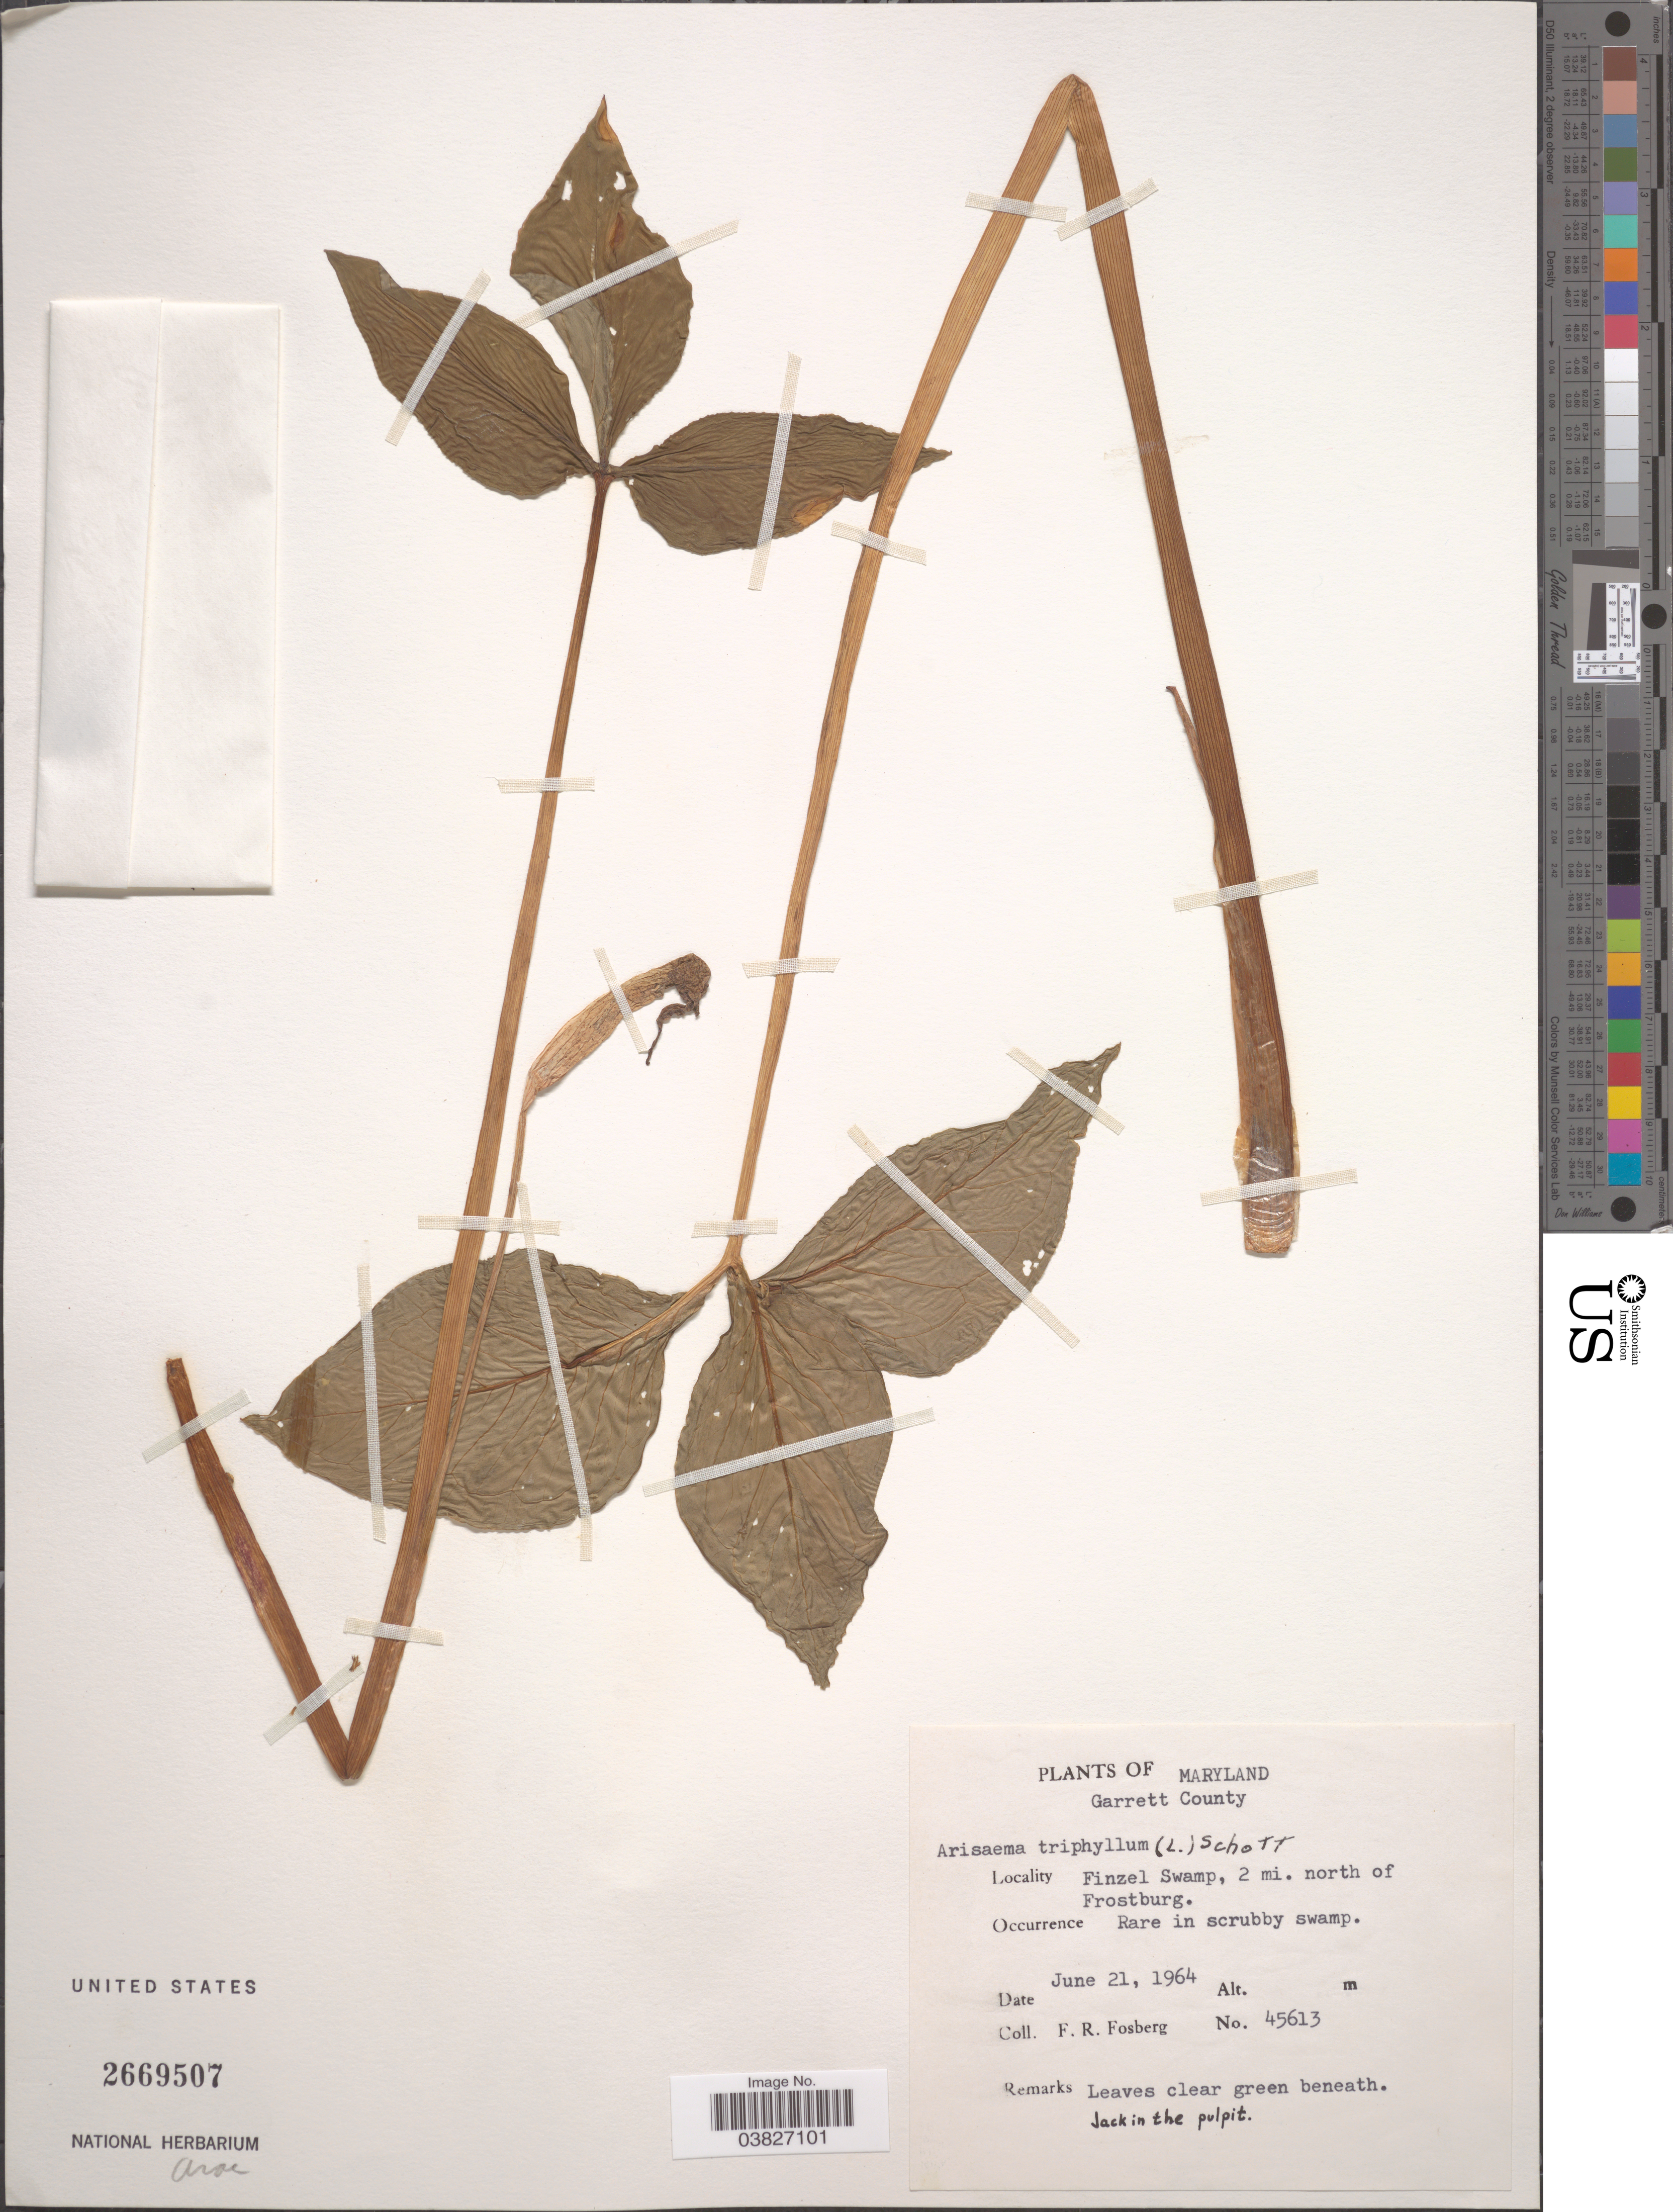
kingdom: Plantae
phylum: Tracheophyta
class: Liliopsida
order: Alismatales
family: Araceae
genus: Arisaema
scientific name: Arisaema triphyllum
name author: (L.) Schott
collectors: F. R. Fosberg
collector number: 45613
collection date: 1964-06-21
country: United States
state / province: Maryland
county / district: Garrett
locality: Garrett County. Finzel Swamp, 2 mi. north of Frostburg.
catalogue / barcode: US 2669507